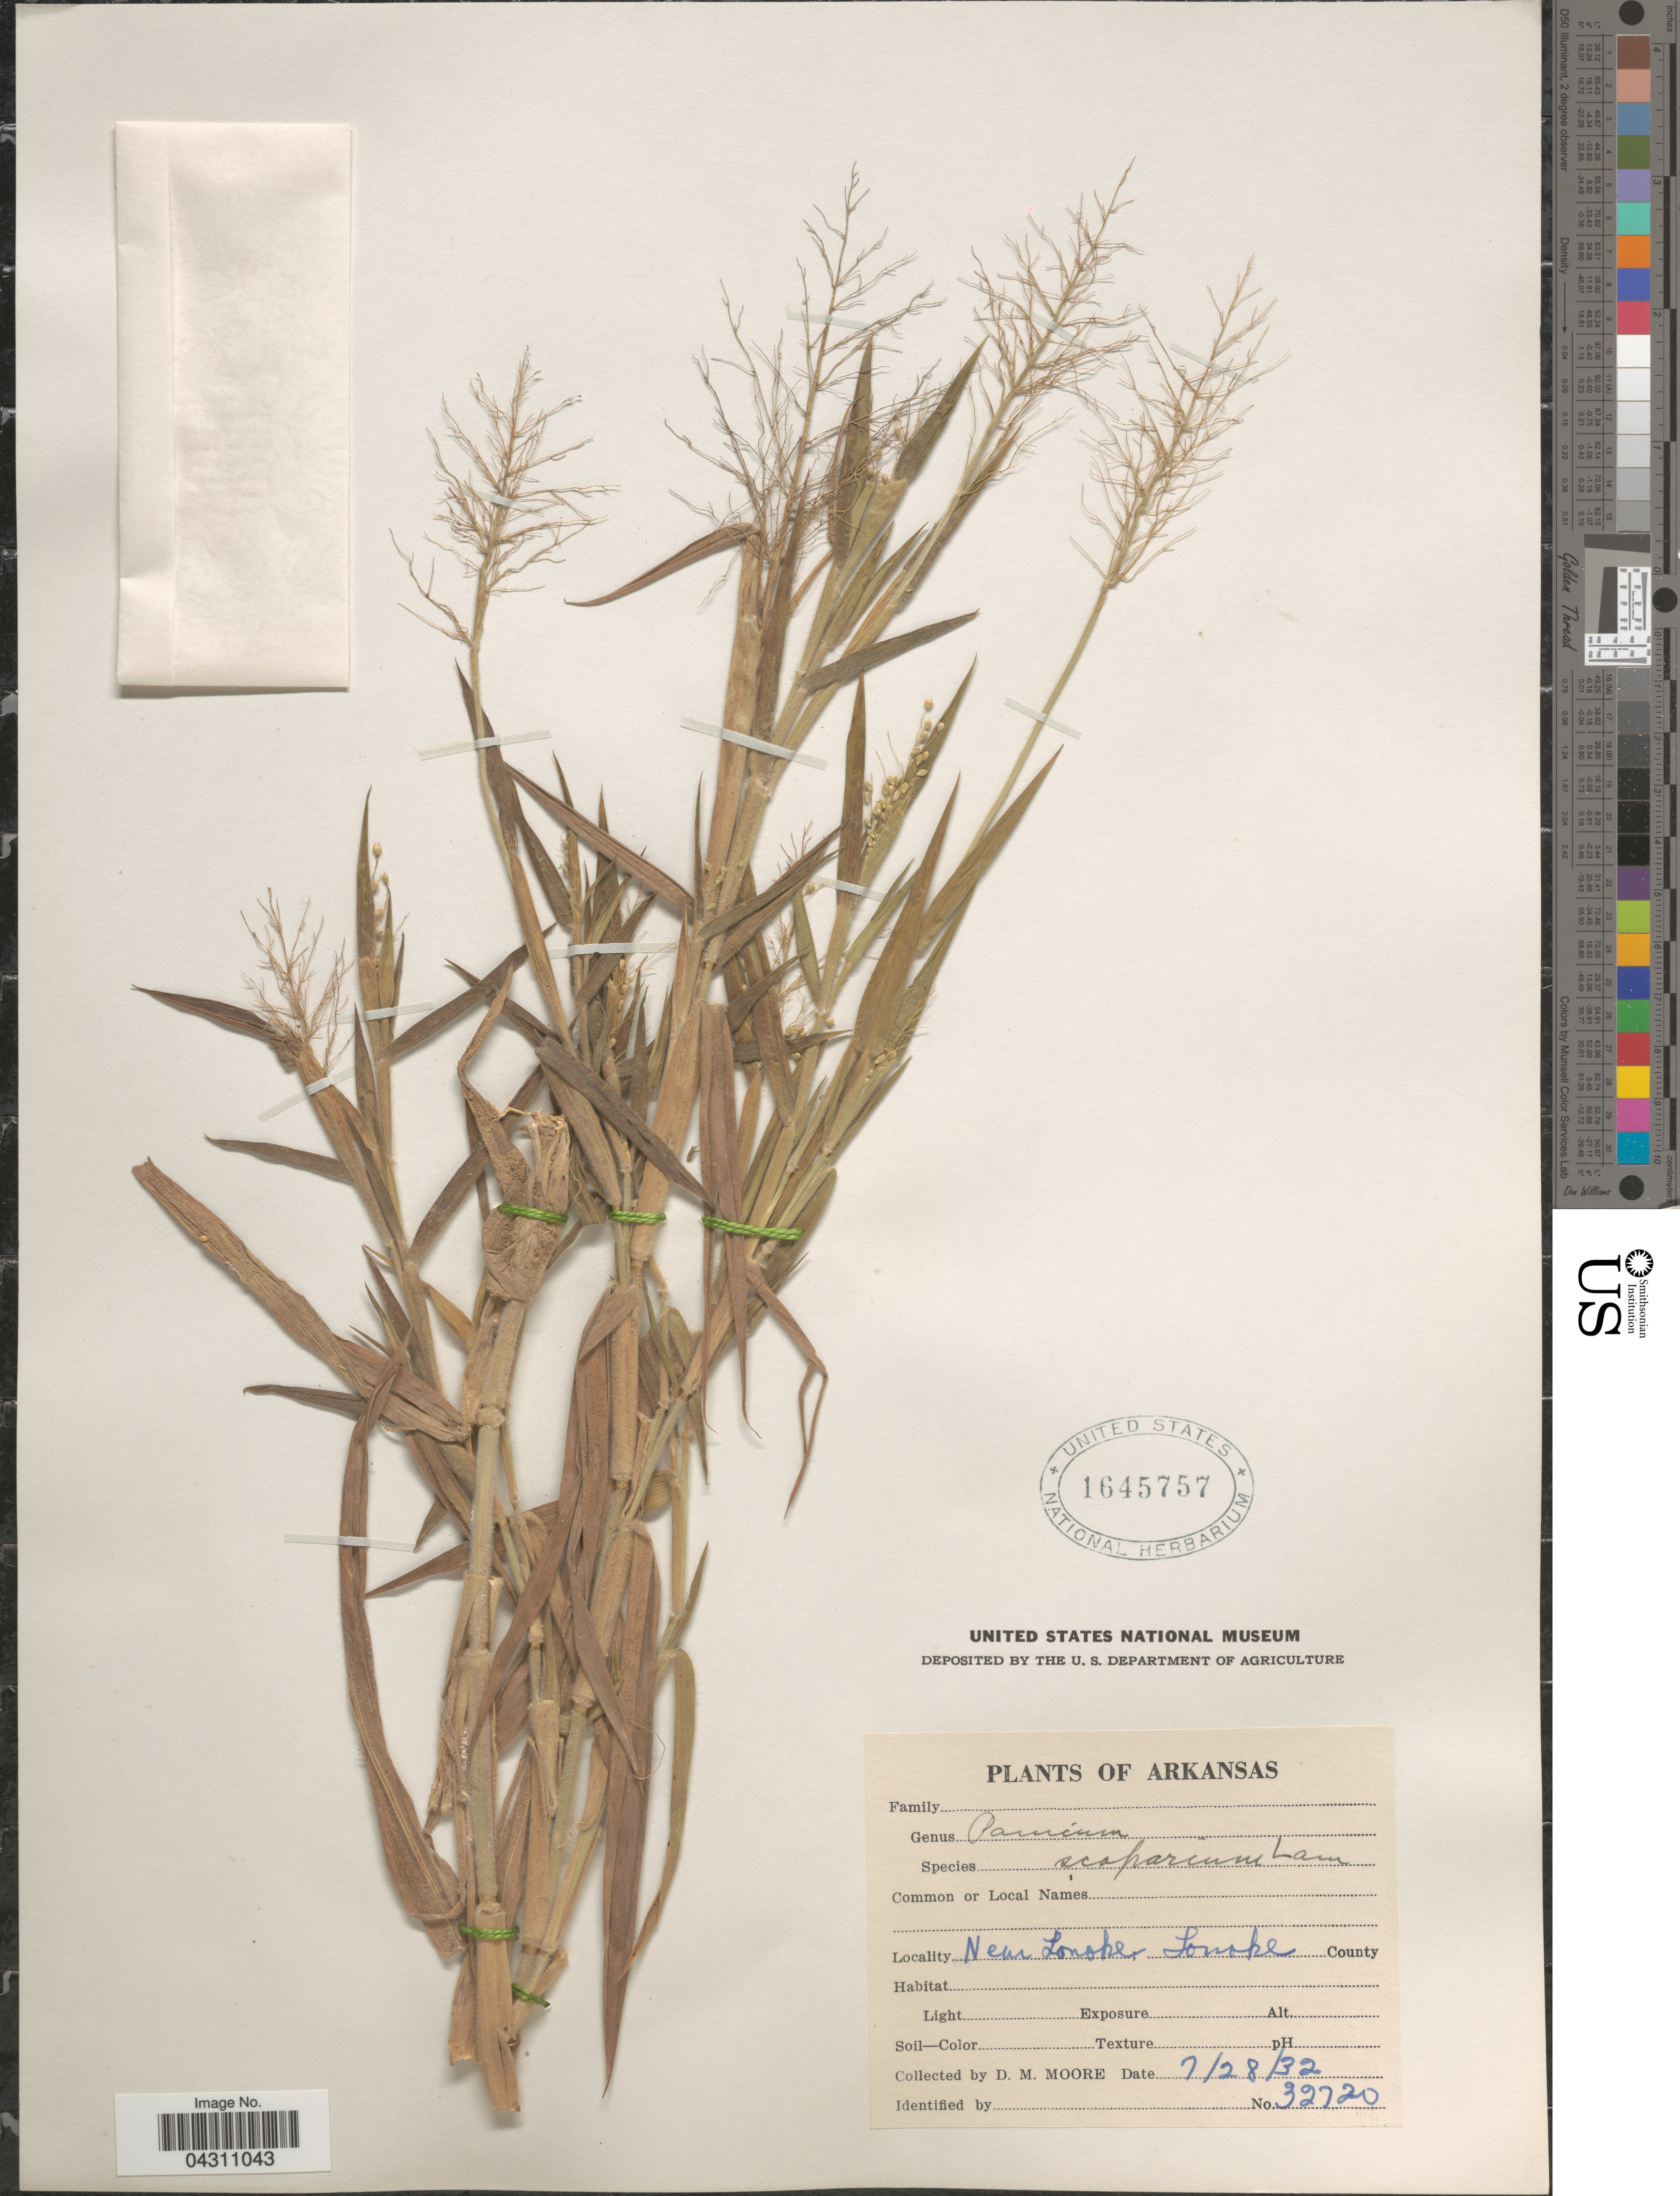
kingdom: Plantae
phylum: Tracheophyta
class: Liliopsida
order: Poales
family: Poaceae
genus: Dichanthelium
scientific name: Dichanthelium scoparium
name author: (Lam.) Gould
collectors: D. Moore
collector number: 32720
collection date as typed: Transcribed d/m/y: 28/7/32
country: United States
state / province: Arkansas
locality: Near Lonoke, Lonoke County.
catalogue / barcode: US 1645757